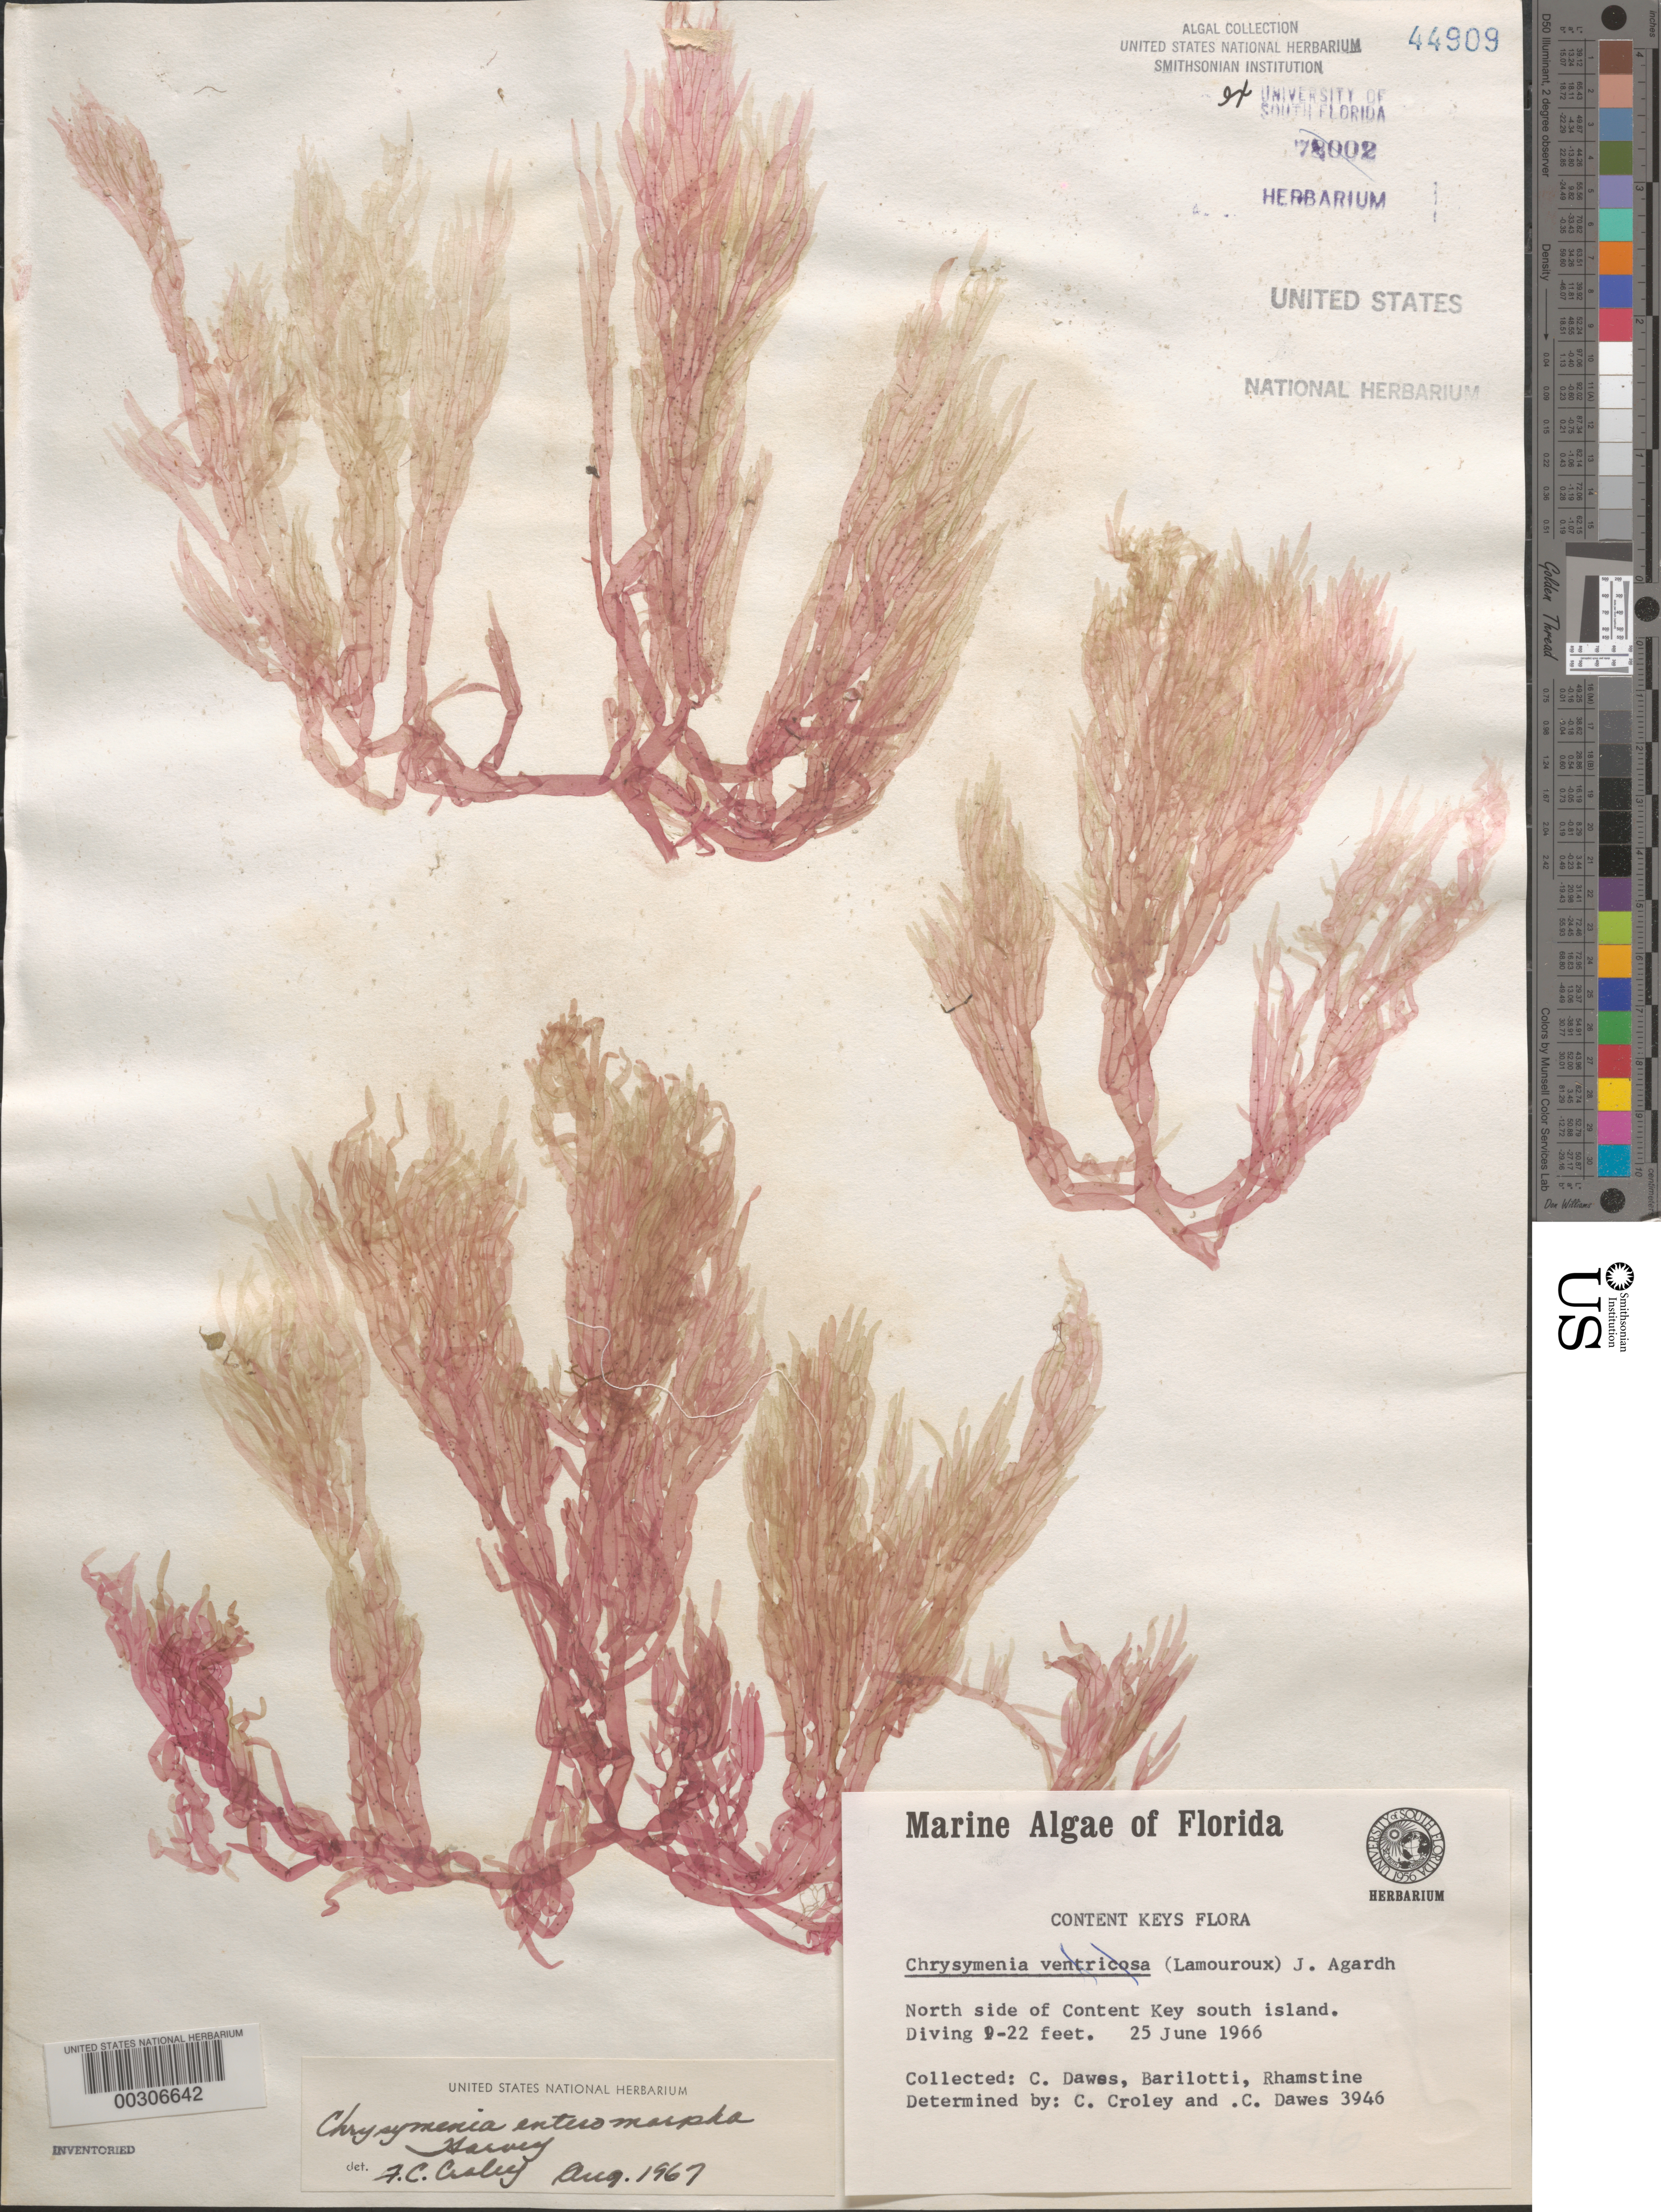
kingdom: Plantae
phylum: Rhodophyta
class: Florideophyceae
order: Rhodymeniales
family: Rhodymeniaceae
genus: Botryocladia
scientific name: Botryocladia enteromorpha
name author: (Harv.) W.E. Schmidt et al. in W.E. Schmidt et al.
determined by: Algae name updating Project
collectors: C. Dawes, D. C. Barilotti & E. Rhamstine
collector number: CJD 3946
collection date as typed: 25 Jun 1966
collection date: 1966-06-25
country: United States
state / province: Florida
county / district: Monroe County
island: Content Keys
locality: South island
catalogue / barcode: US 44909